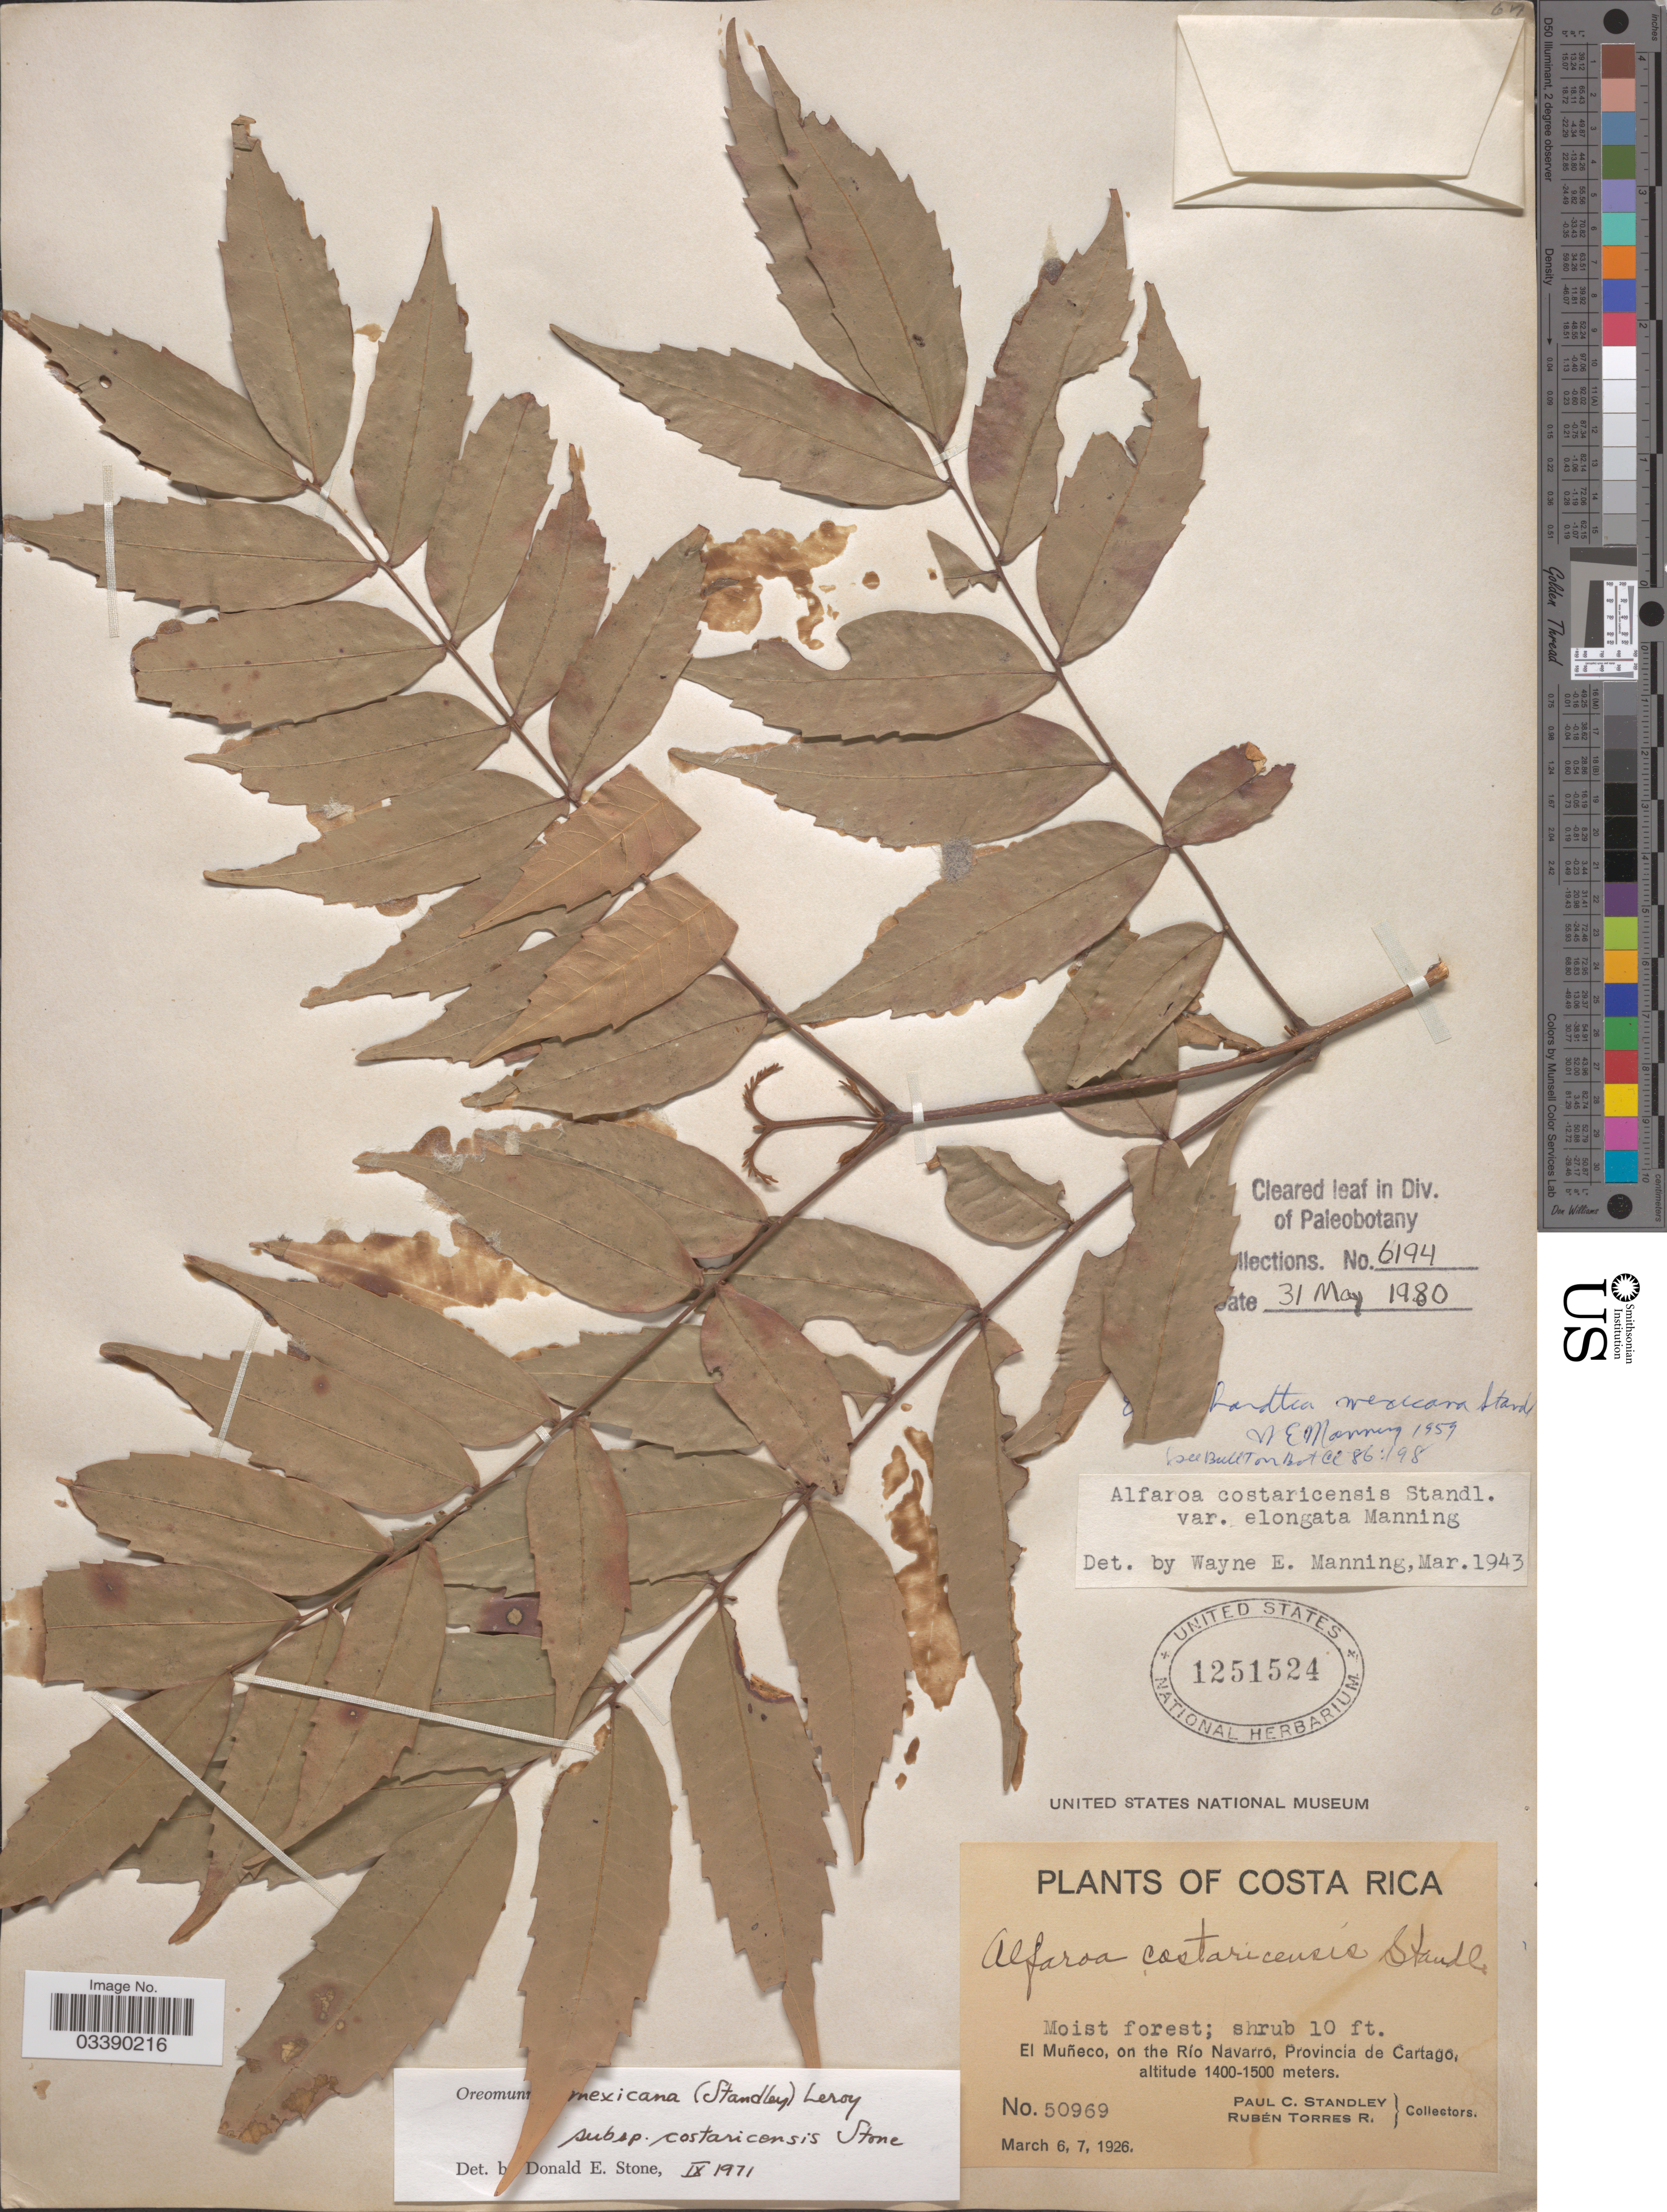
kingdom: Plantae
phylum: Tracheophyta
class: Magnoliopsida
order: Fagales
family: Juglandaceae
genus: Oreomunnea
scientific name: Oreomunnea mexicana subsp. costaricensis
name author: D.E Stone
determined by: Stone, D. E.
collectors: P. C. Standley & R. Torres Rojas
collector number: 50969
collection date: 1926-03-06/1926-03-07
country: Costa Rica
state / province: Cartago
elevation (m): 1400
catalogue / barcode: US 1251524